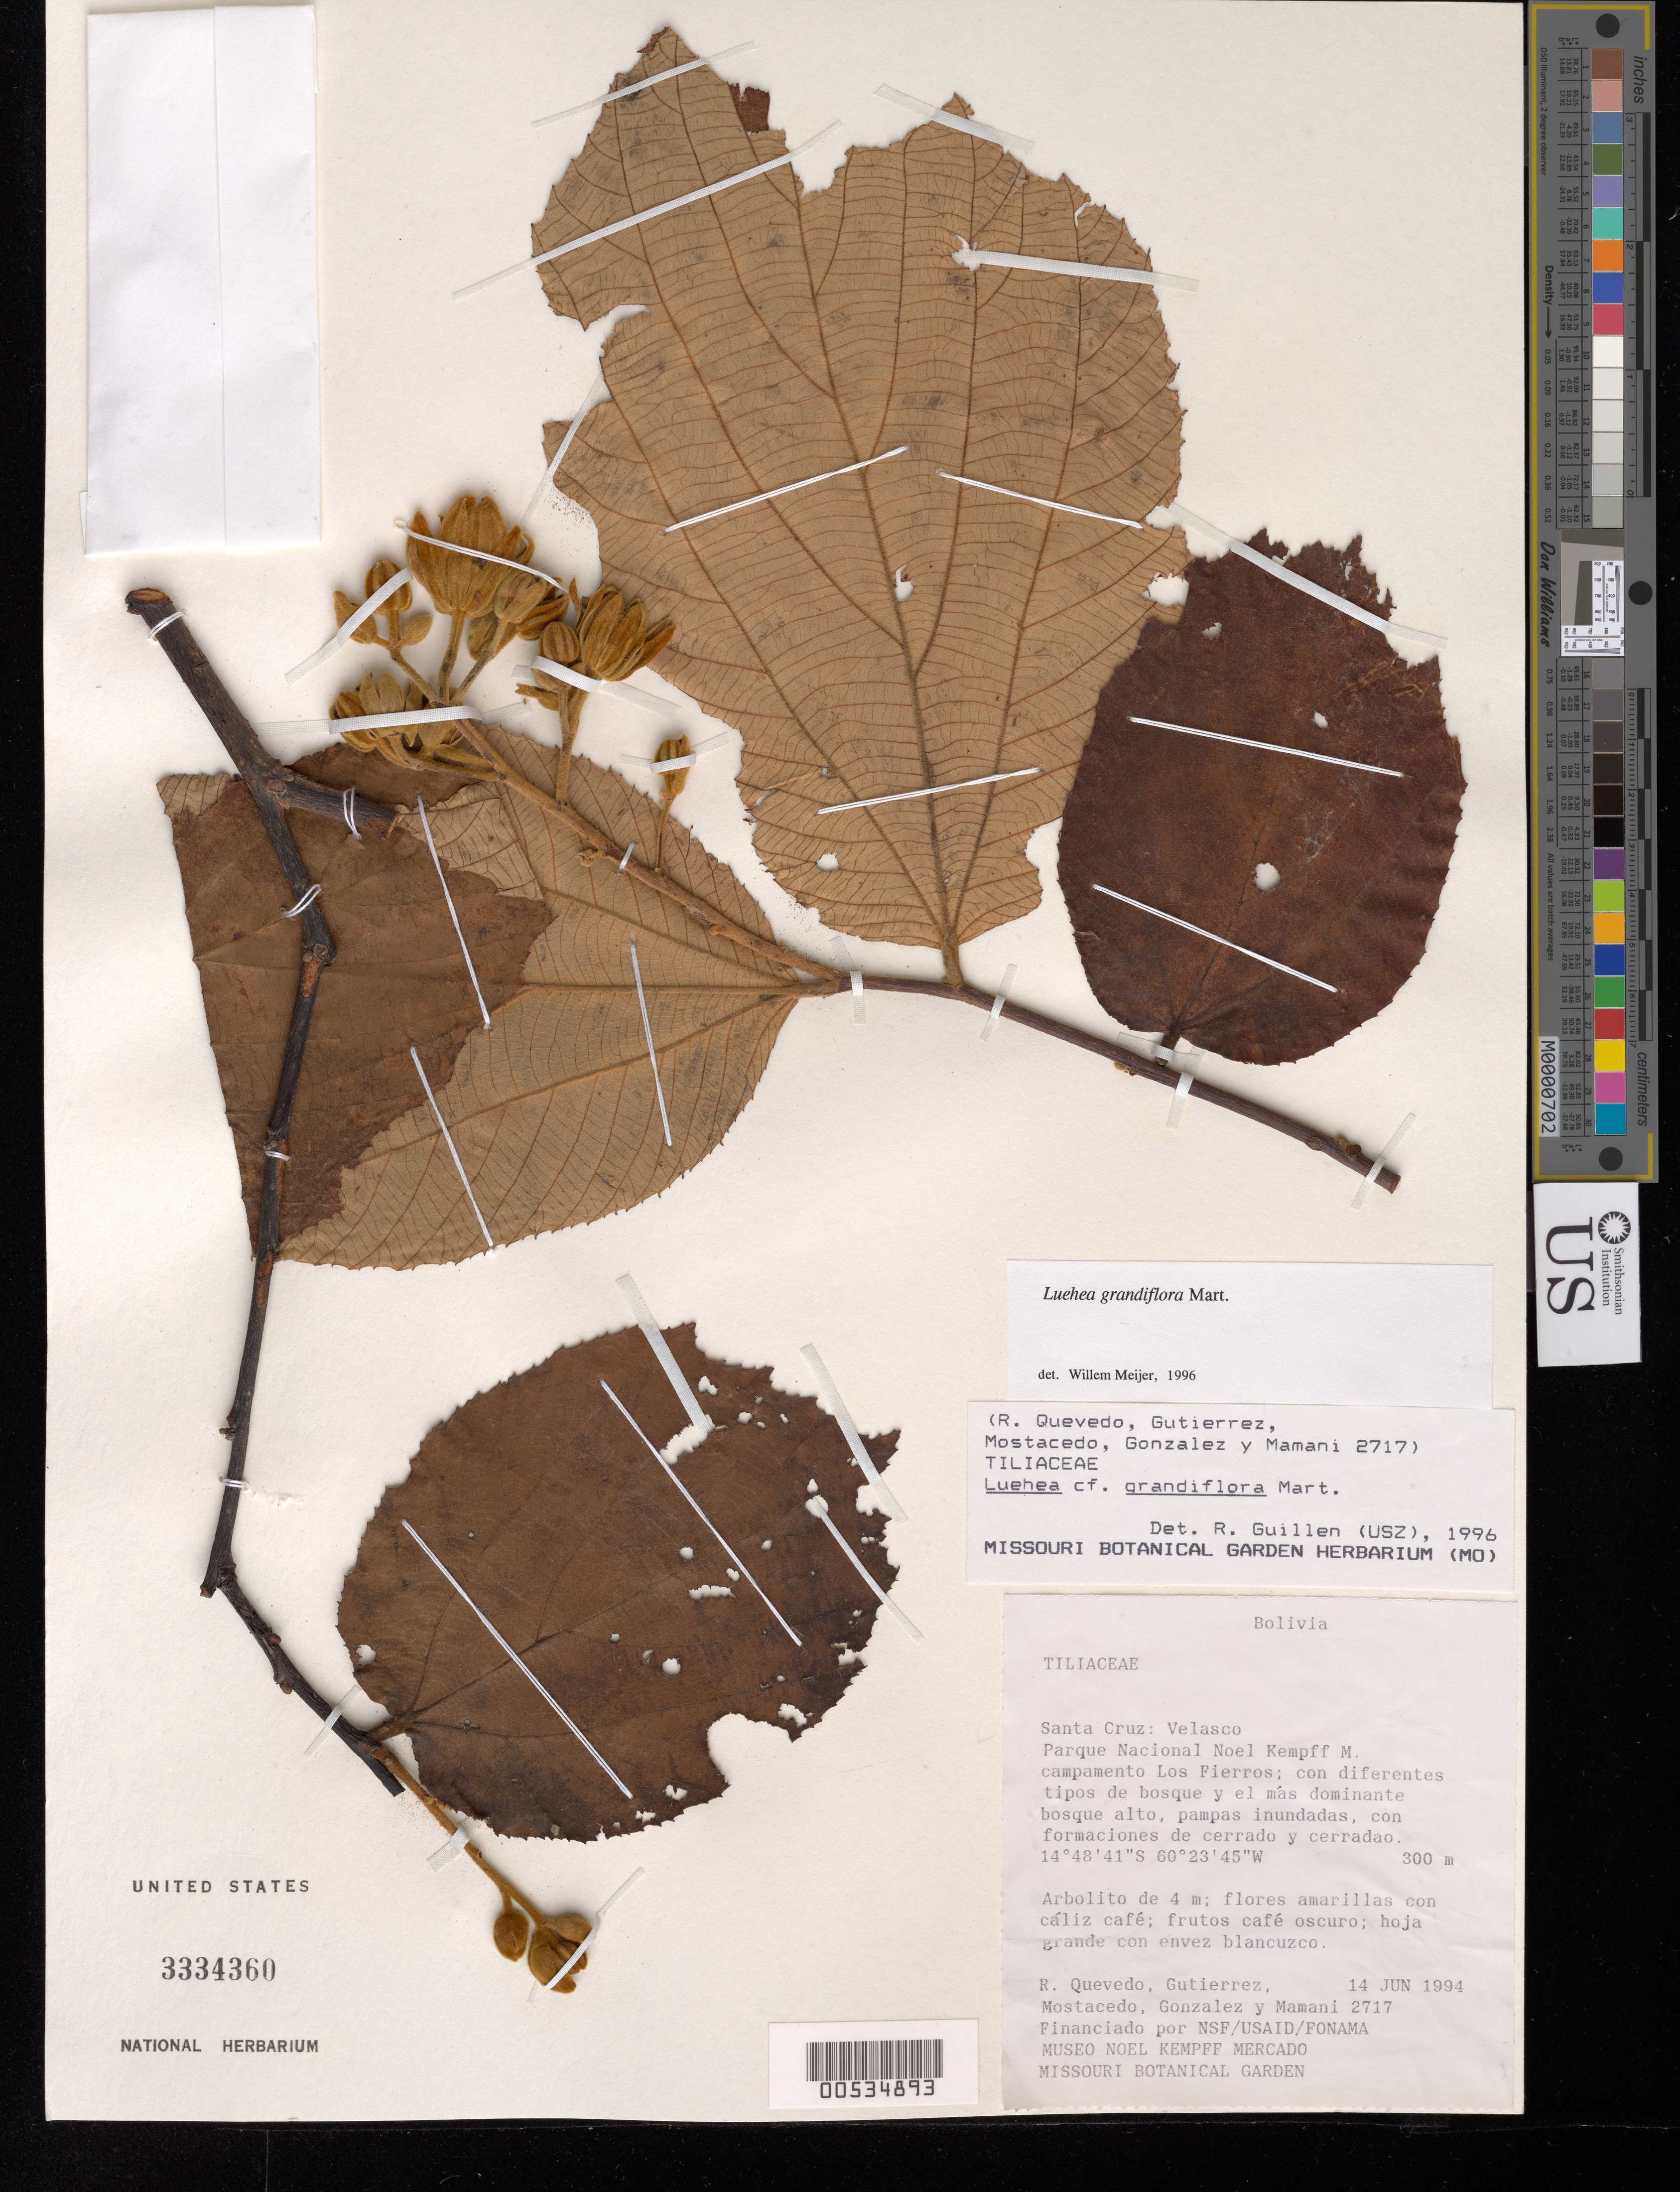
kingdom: Plantae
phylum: Tracheophyta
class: Magnoliopsida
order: Malvales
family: Malvaceae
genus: Luehea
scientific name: Luehea grandiflora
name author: Mart.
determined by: Meijer, W.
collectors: R. Quevedo, -. Gutierrez, Mostacedo, --, -. Gonzalez & Mamani, --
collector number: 2717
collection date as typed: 14 Jun 1994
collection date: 1994-06-14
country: Bolivia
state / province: Santa Cruz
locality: Velasco. Parque Nacional Noel Kempff Meracdo Campamento Los Fierros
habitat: Con diferentes tipos de bosque y el mádominante bosque alto, pampas inundadas, con formaciones de cerrado y cerradao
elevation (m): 300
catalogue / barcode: US 3334360